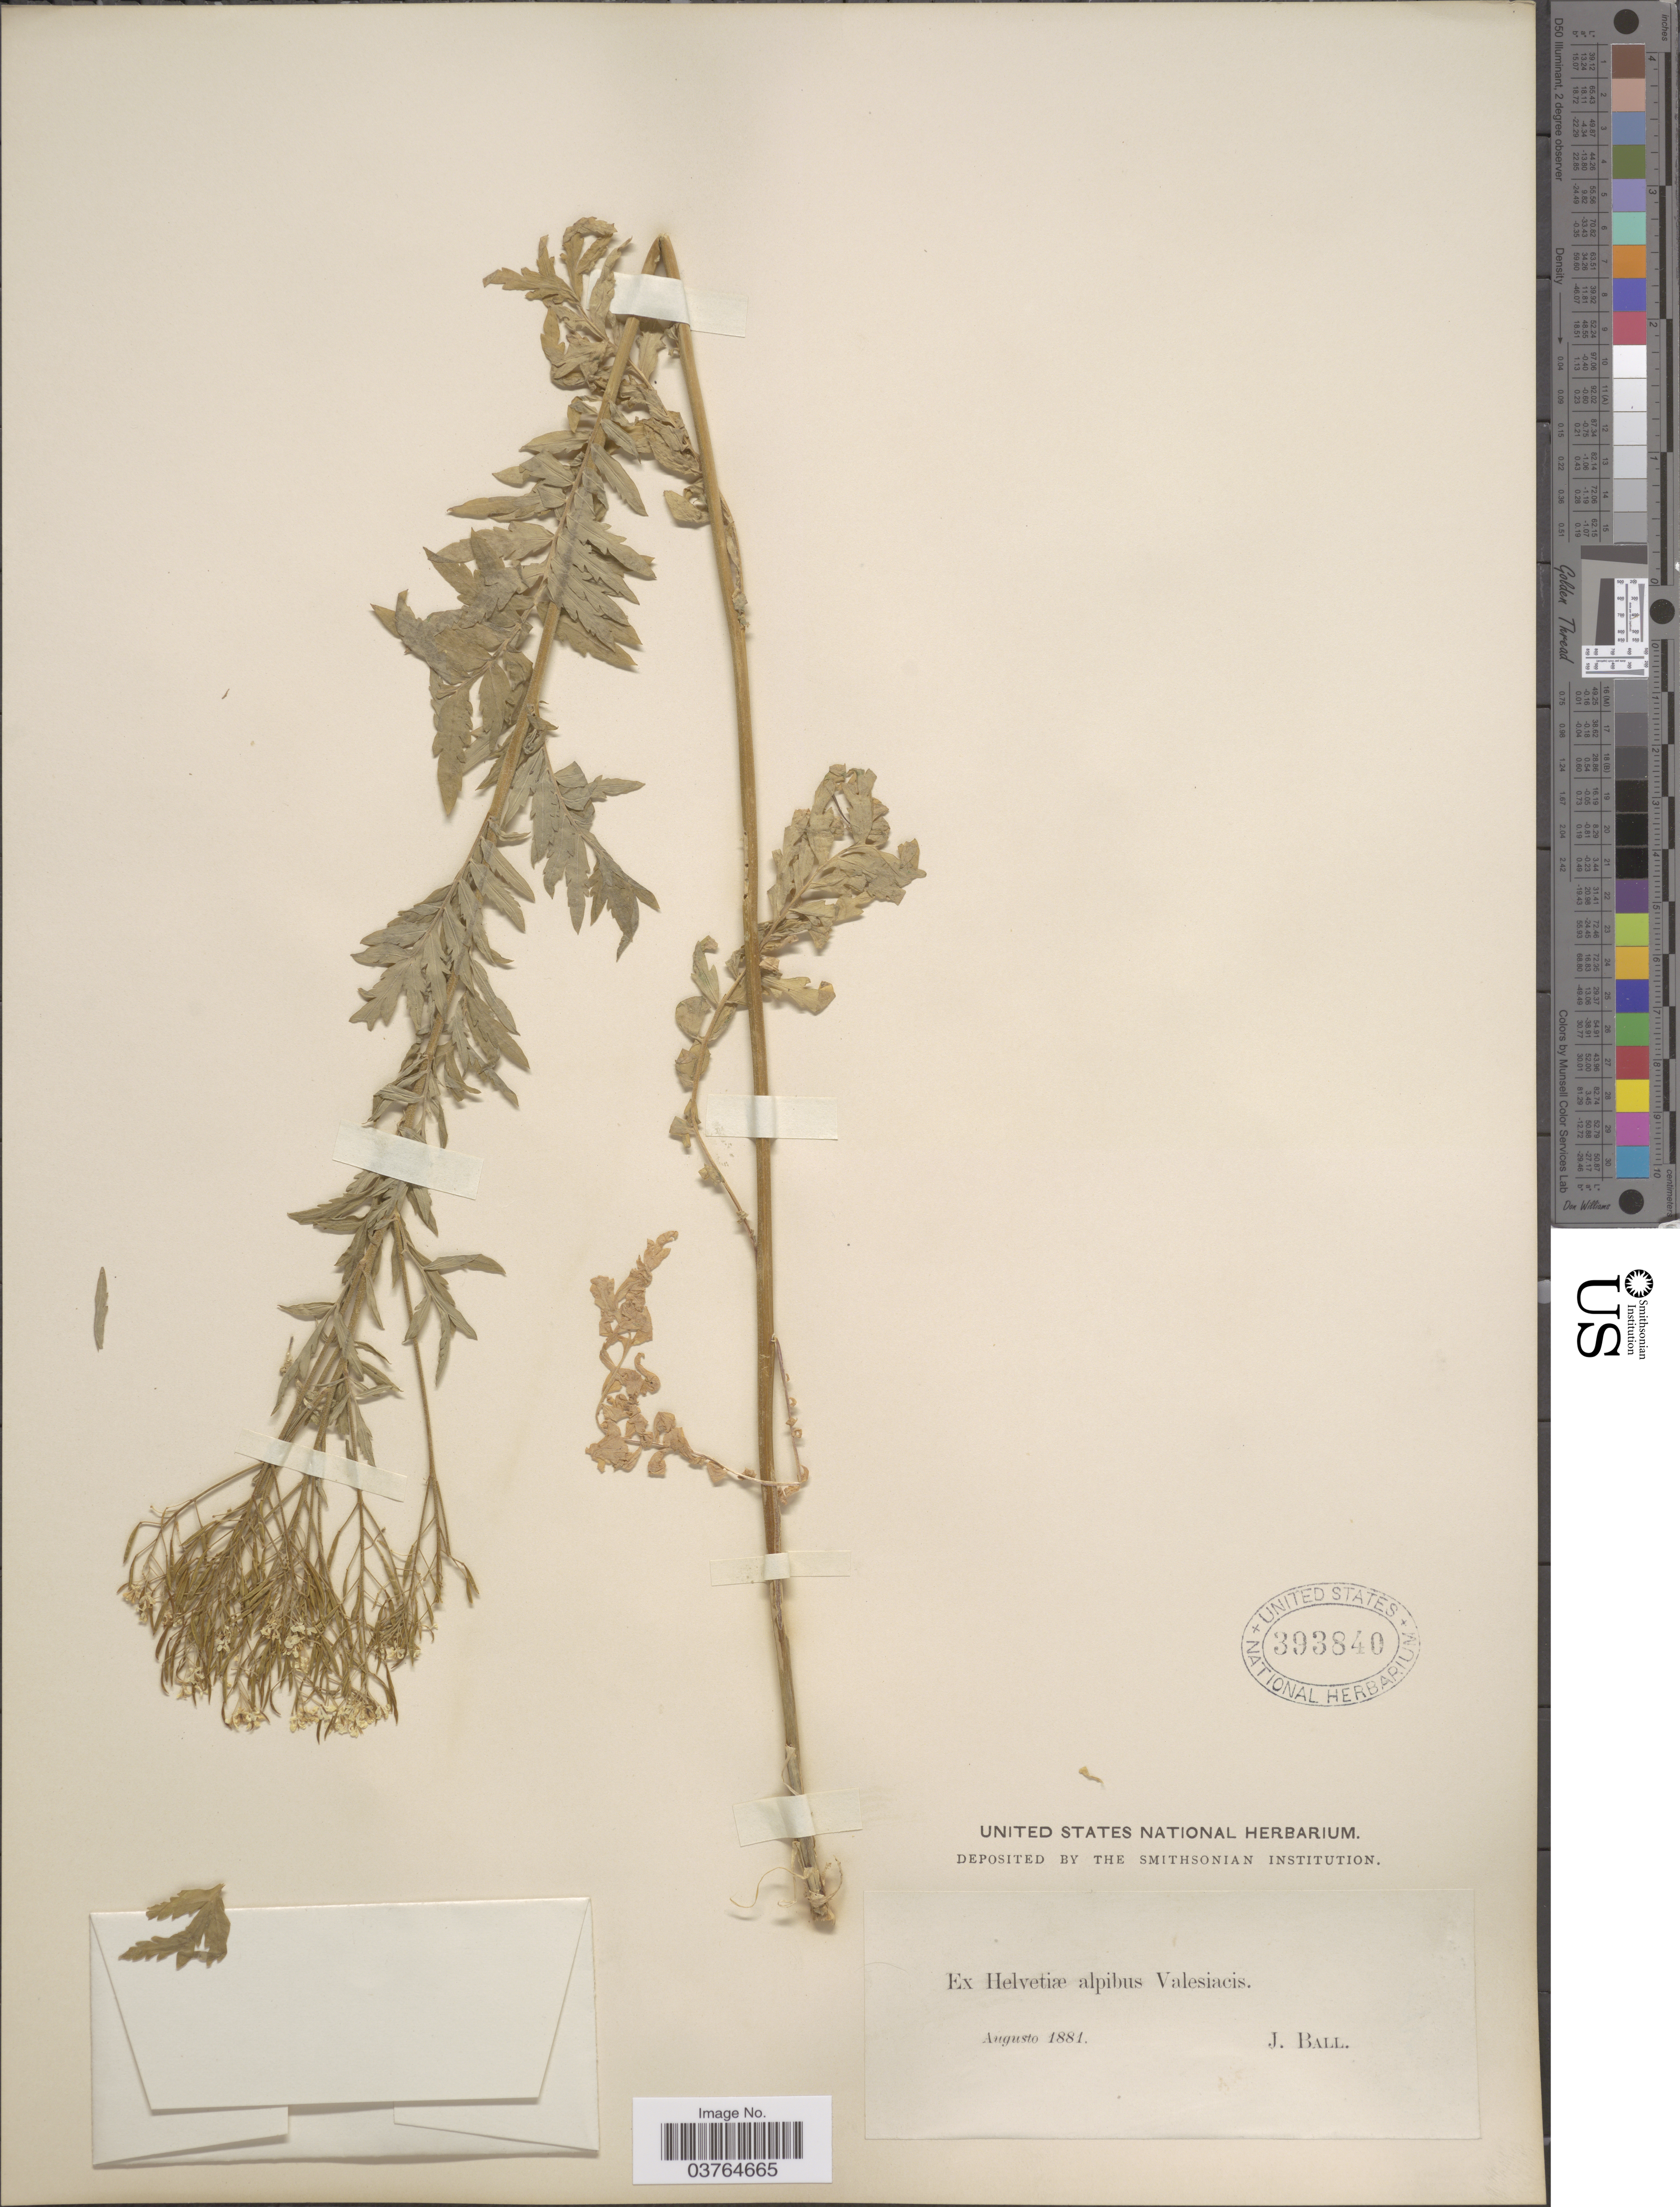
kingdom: Plantae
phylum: Tracheophyta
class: Magnoliopsida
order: Brassicales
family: Brassicaceae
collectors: J. Ball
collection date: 1881-08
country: Switzerland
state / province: Valais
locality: Ex Helvetiæ alpibus Valesiacis.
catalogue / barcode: US 393840